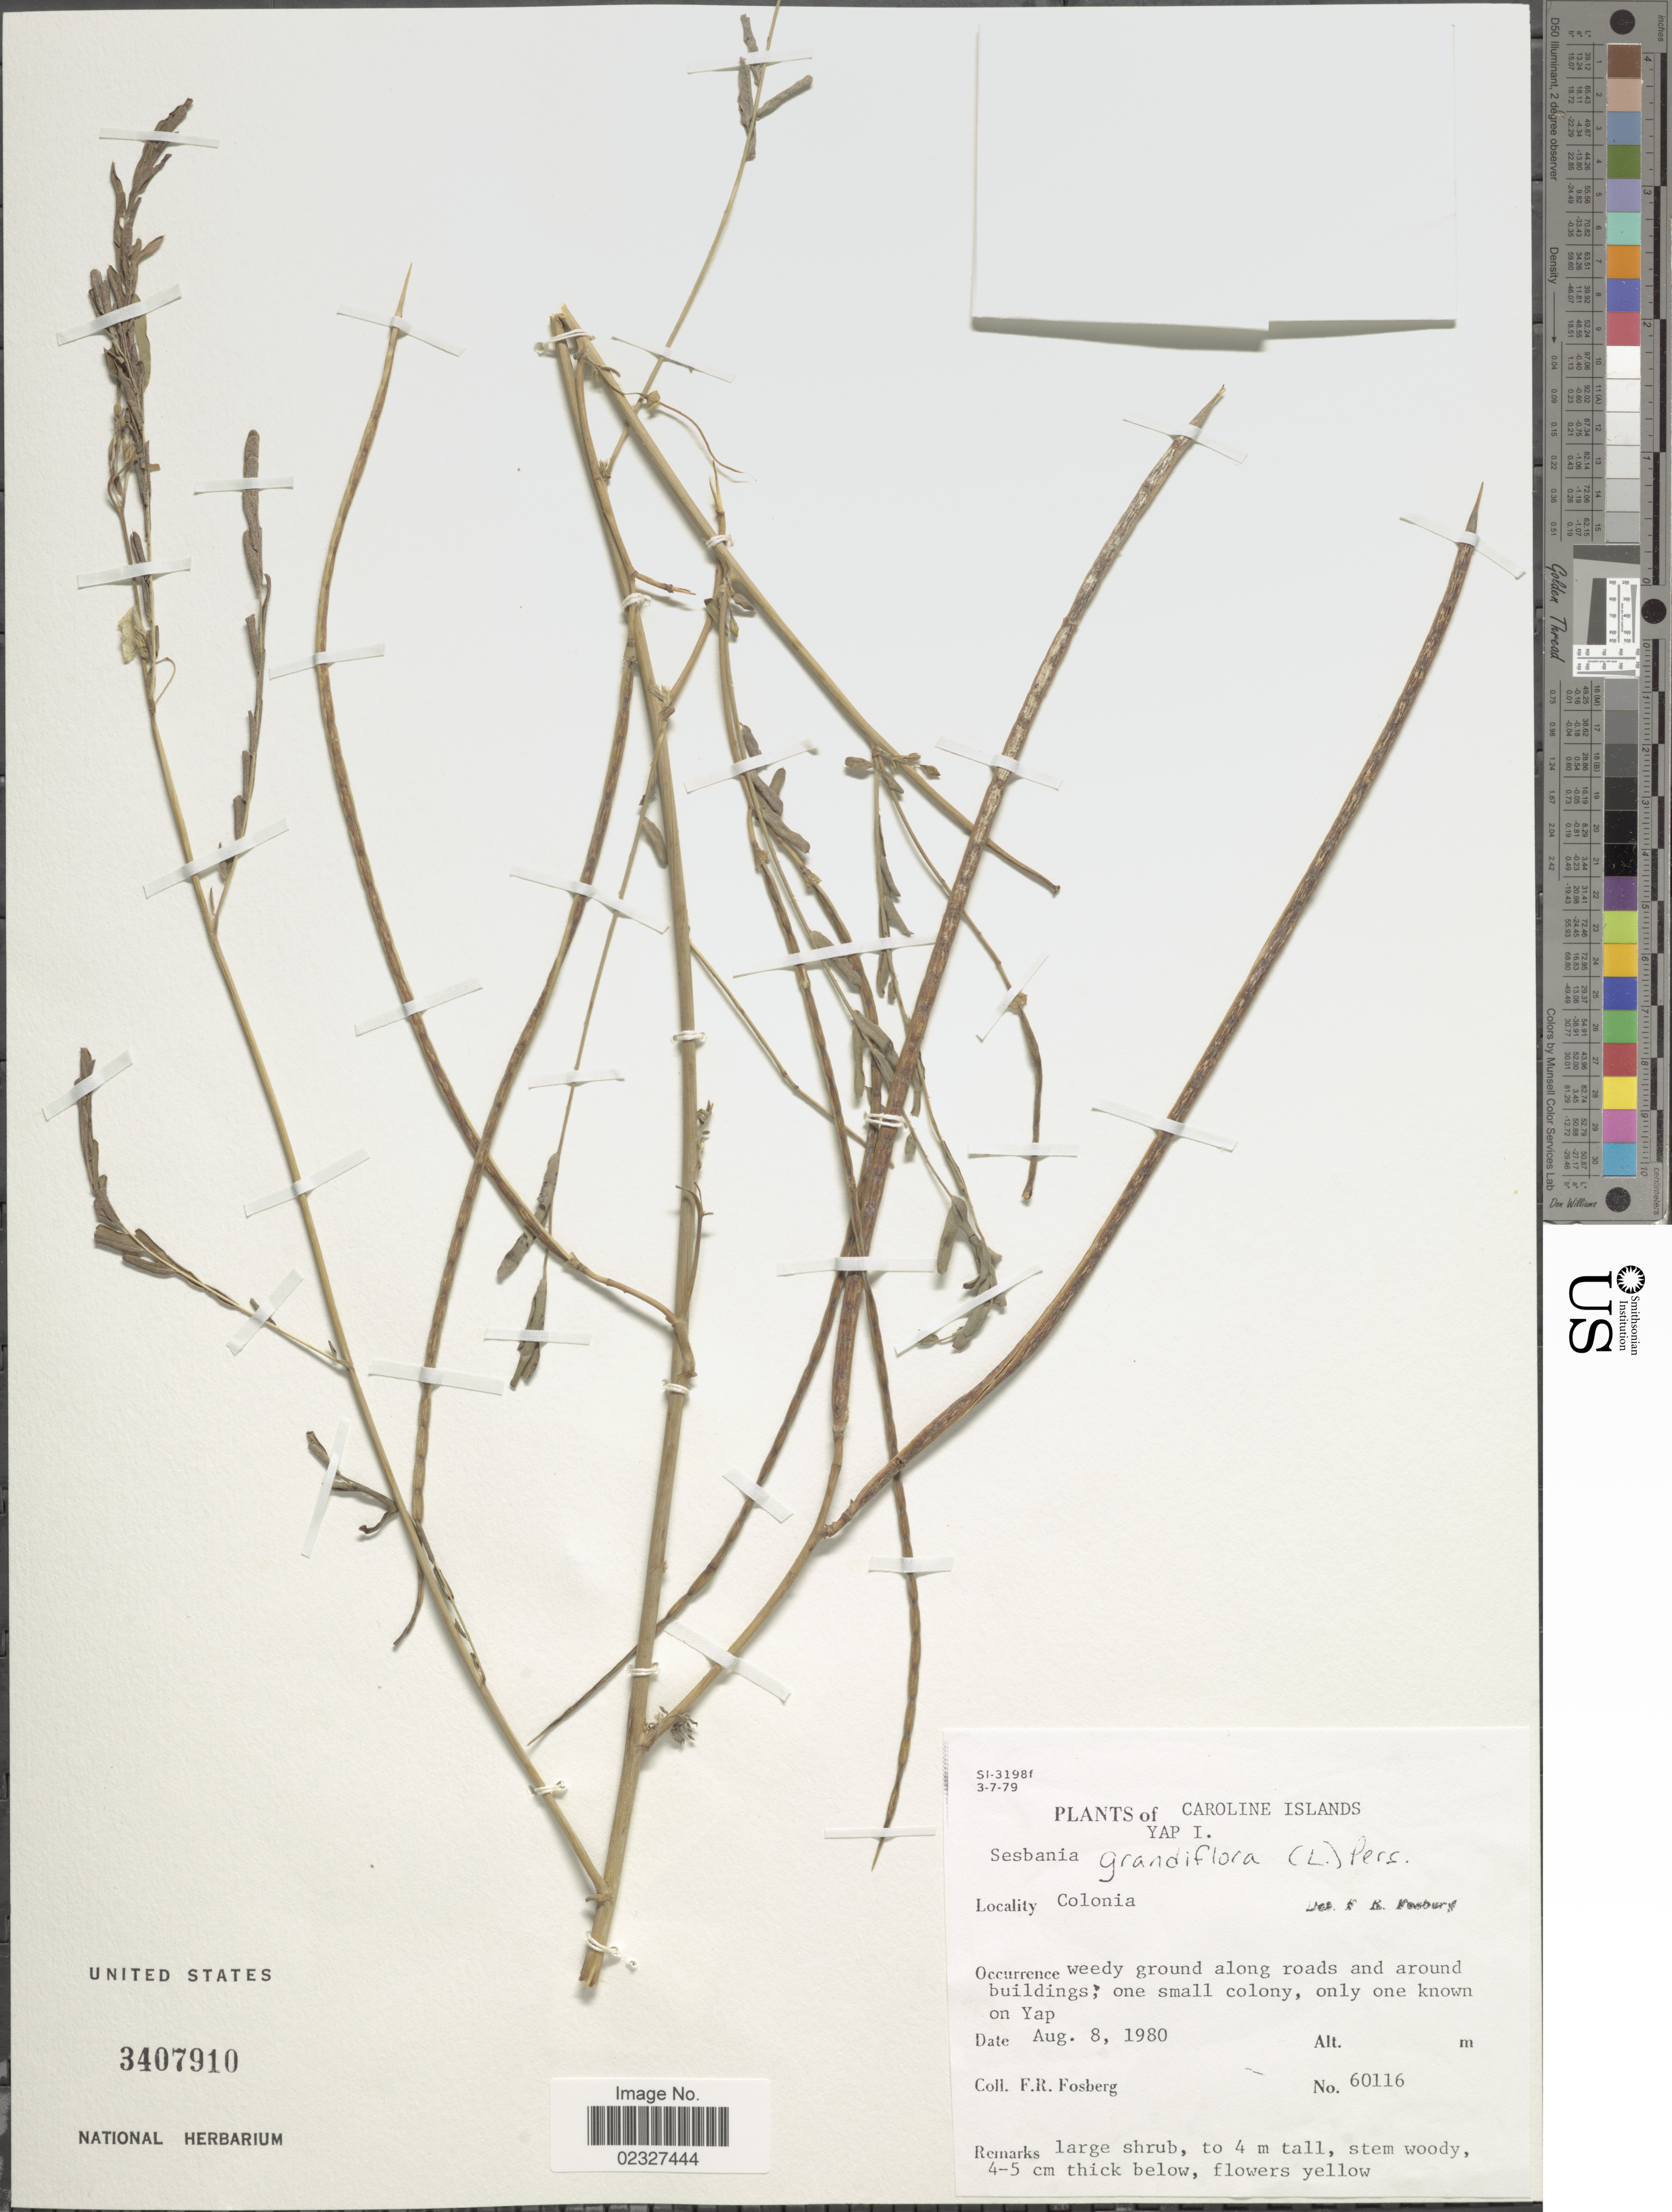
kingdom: Plantae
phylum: Tracheophyta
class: Magnoliopsida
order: Fabales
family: Fabaceae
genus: Sesbania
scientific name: Sesbania grandiflora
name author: (L.) Poir.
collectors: F. R. Fosberg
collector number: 60116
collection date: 1980-08-08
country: Uruguay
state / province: Colonia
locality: Caroline Islands, weedy ground along roads and around buildings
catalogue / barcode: US 3407910